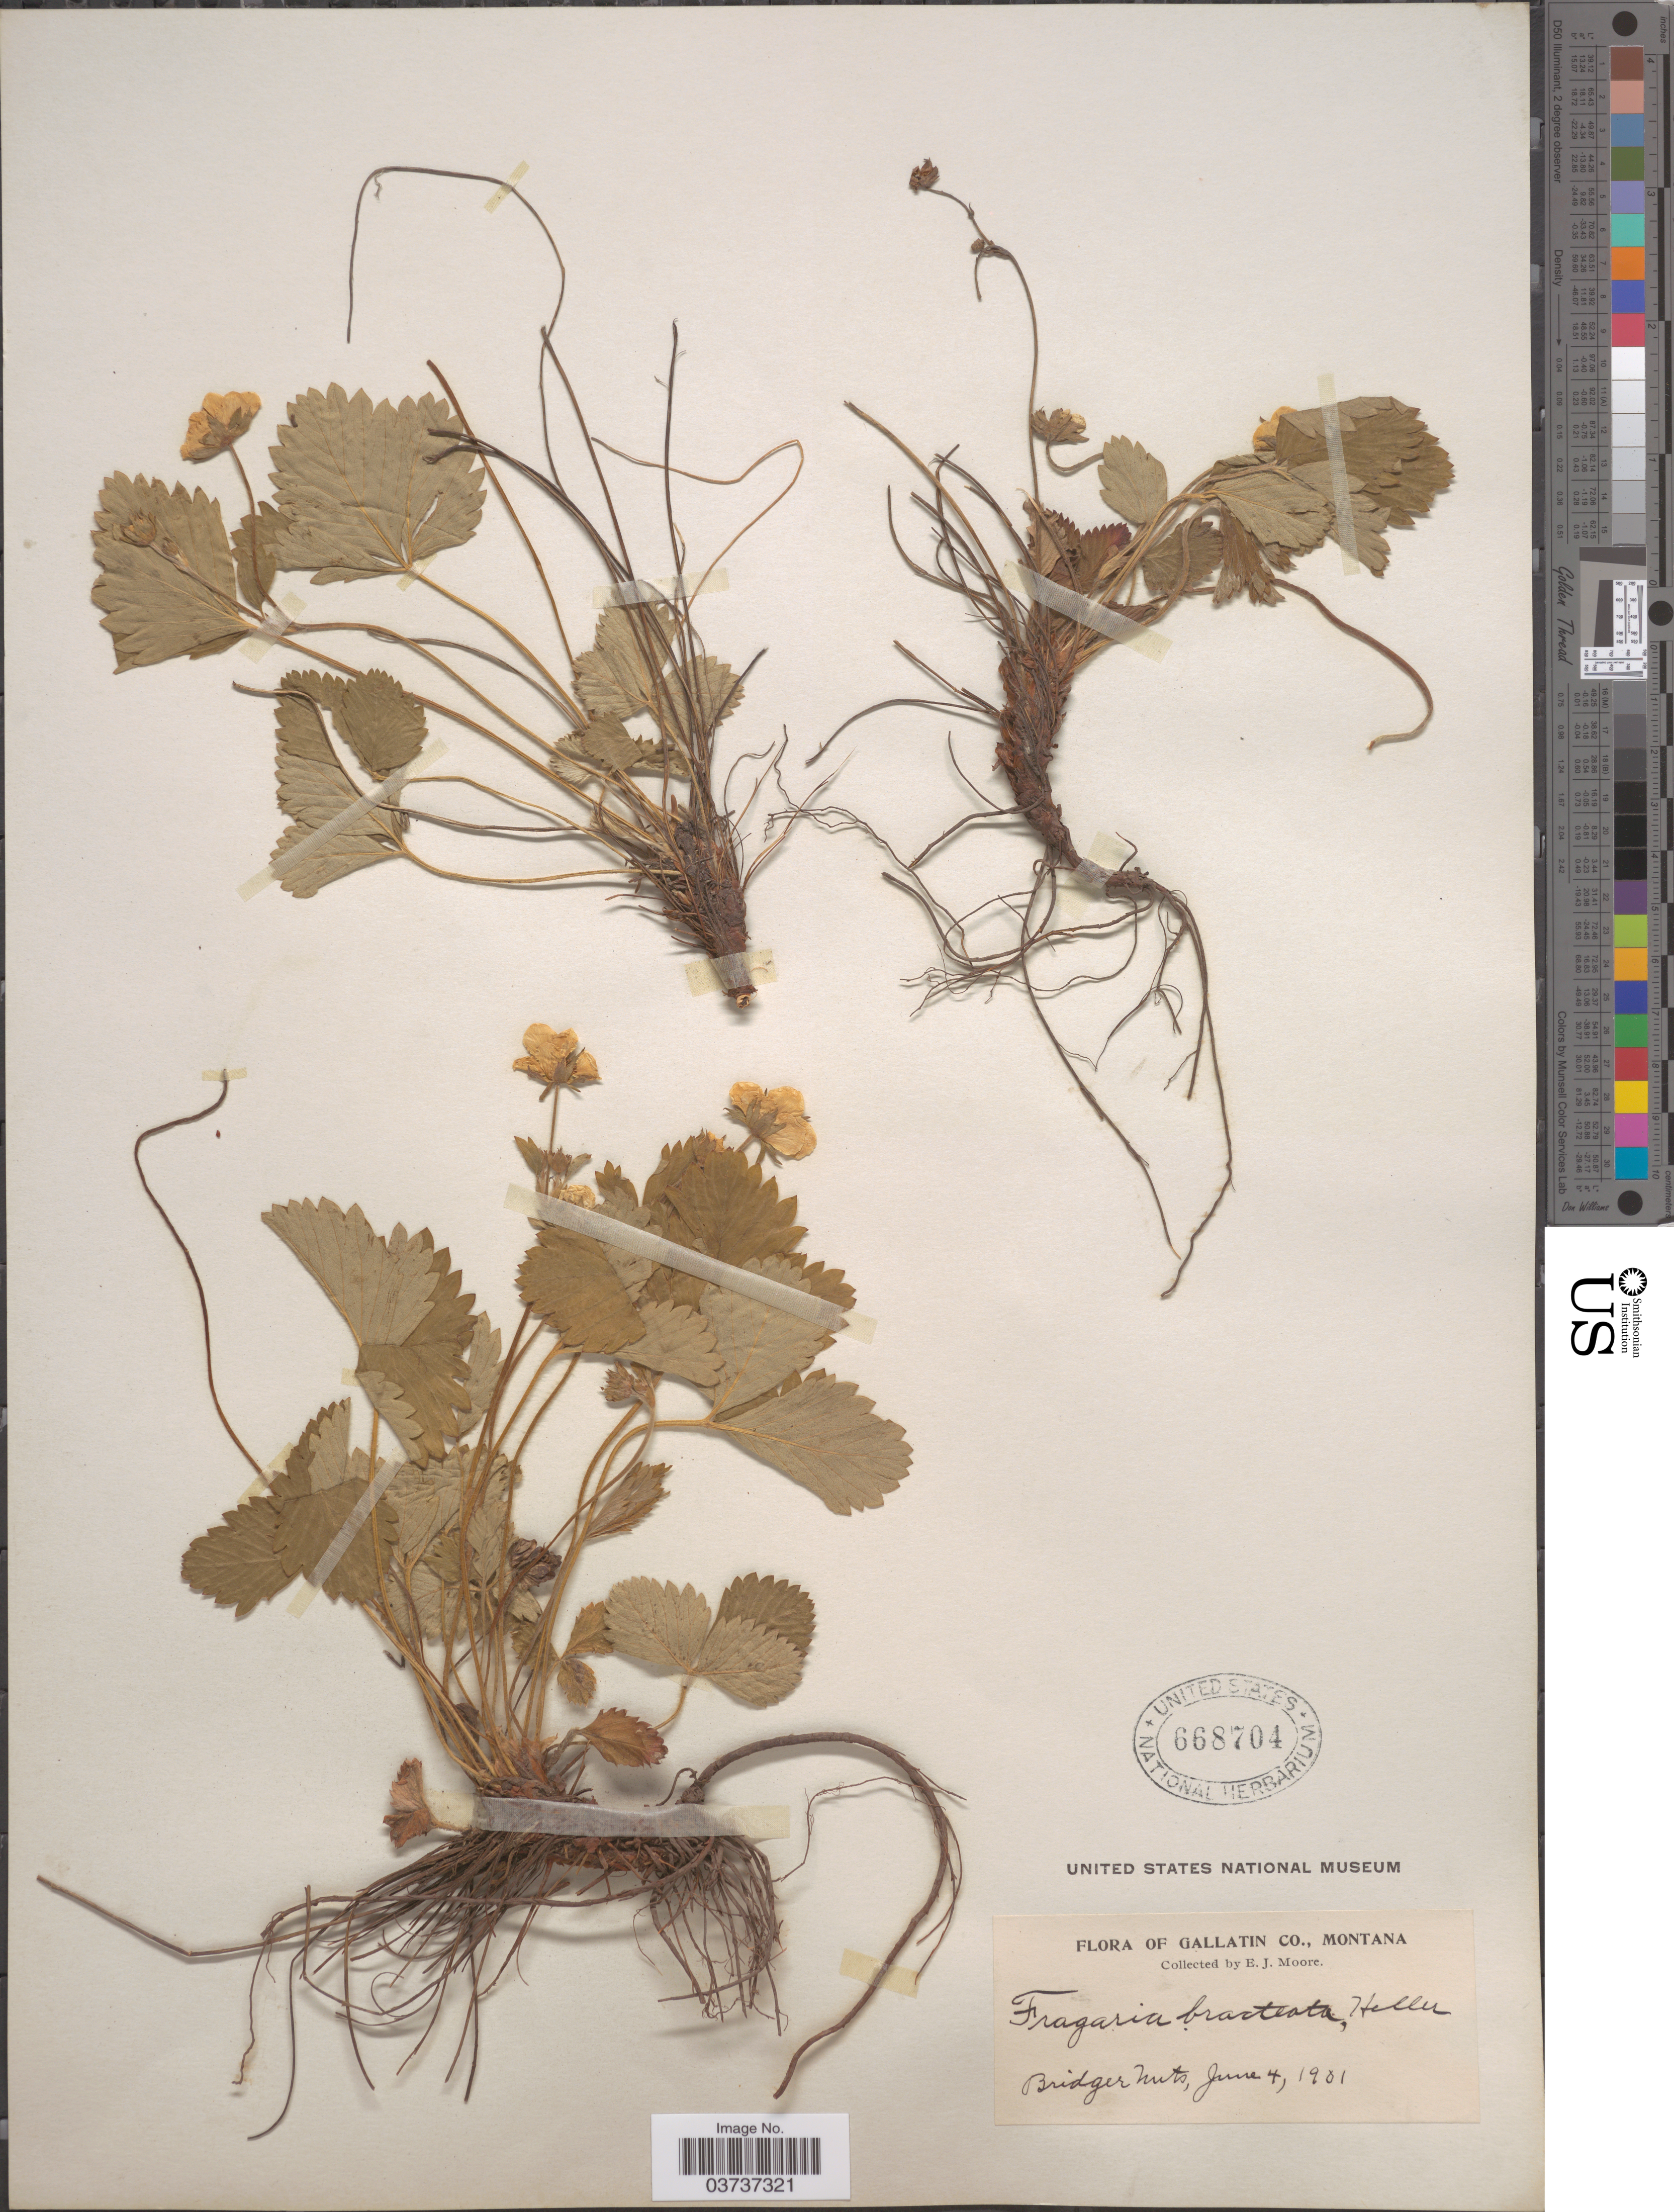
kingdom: Plantae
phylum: Tracheophyta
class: Magnoliopsida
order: Rosales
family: Rosaceae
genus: Fragaria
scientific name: Fragaria vesca subsp. bracteata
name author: L.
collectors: E. Moore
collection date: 1901-06-04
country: United States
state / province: Montana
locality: Gallatin Co. Bridger Mts.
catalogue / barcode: US 668704